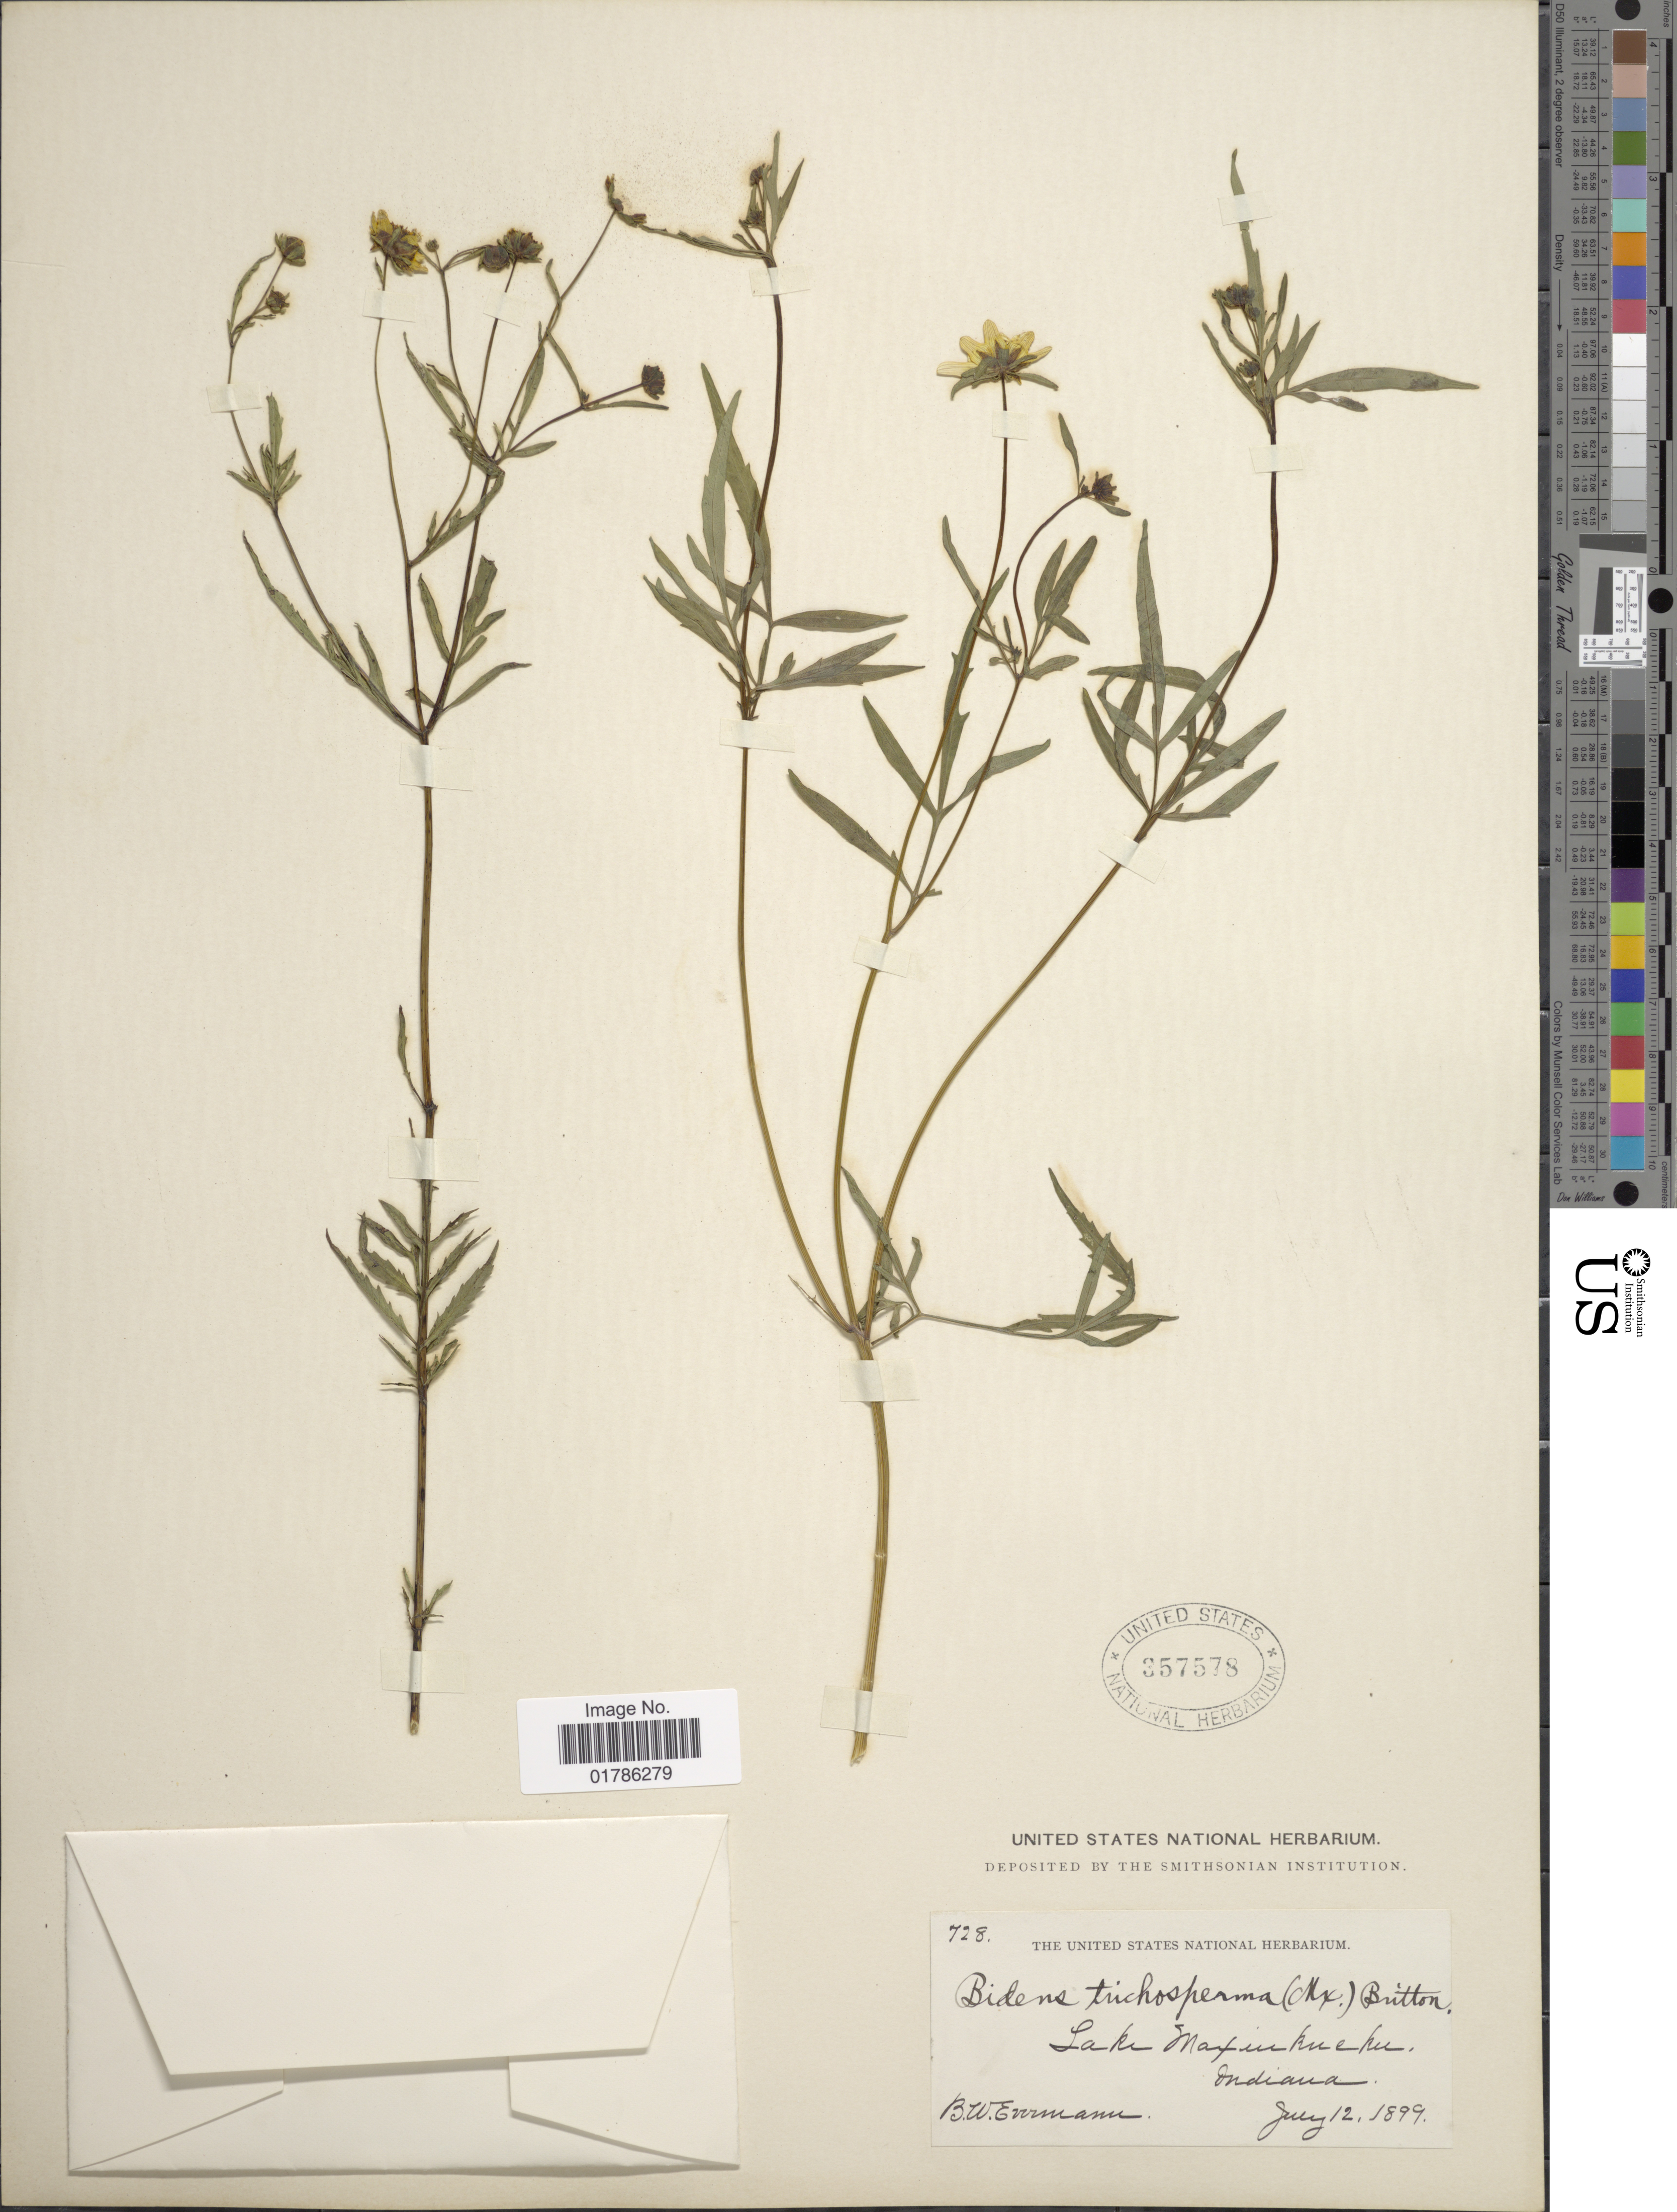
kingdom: Plantae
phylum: Tracheophyta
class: Magnoliopsida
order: Asterales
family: Asteraceae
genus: Bidens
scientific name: Bidens coronata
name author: (L.) Britton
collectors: B. W. Evermann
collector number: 728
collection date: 1899-07-12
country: United States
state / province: Indiana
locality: Lake Maxinkuckee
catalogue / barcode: US 357578